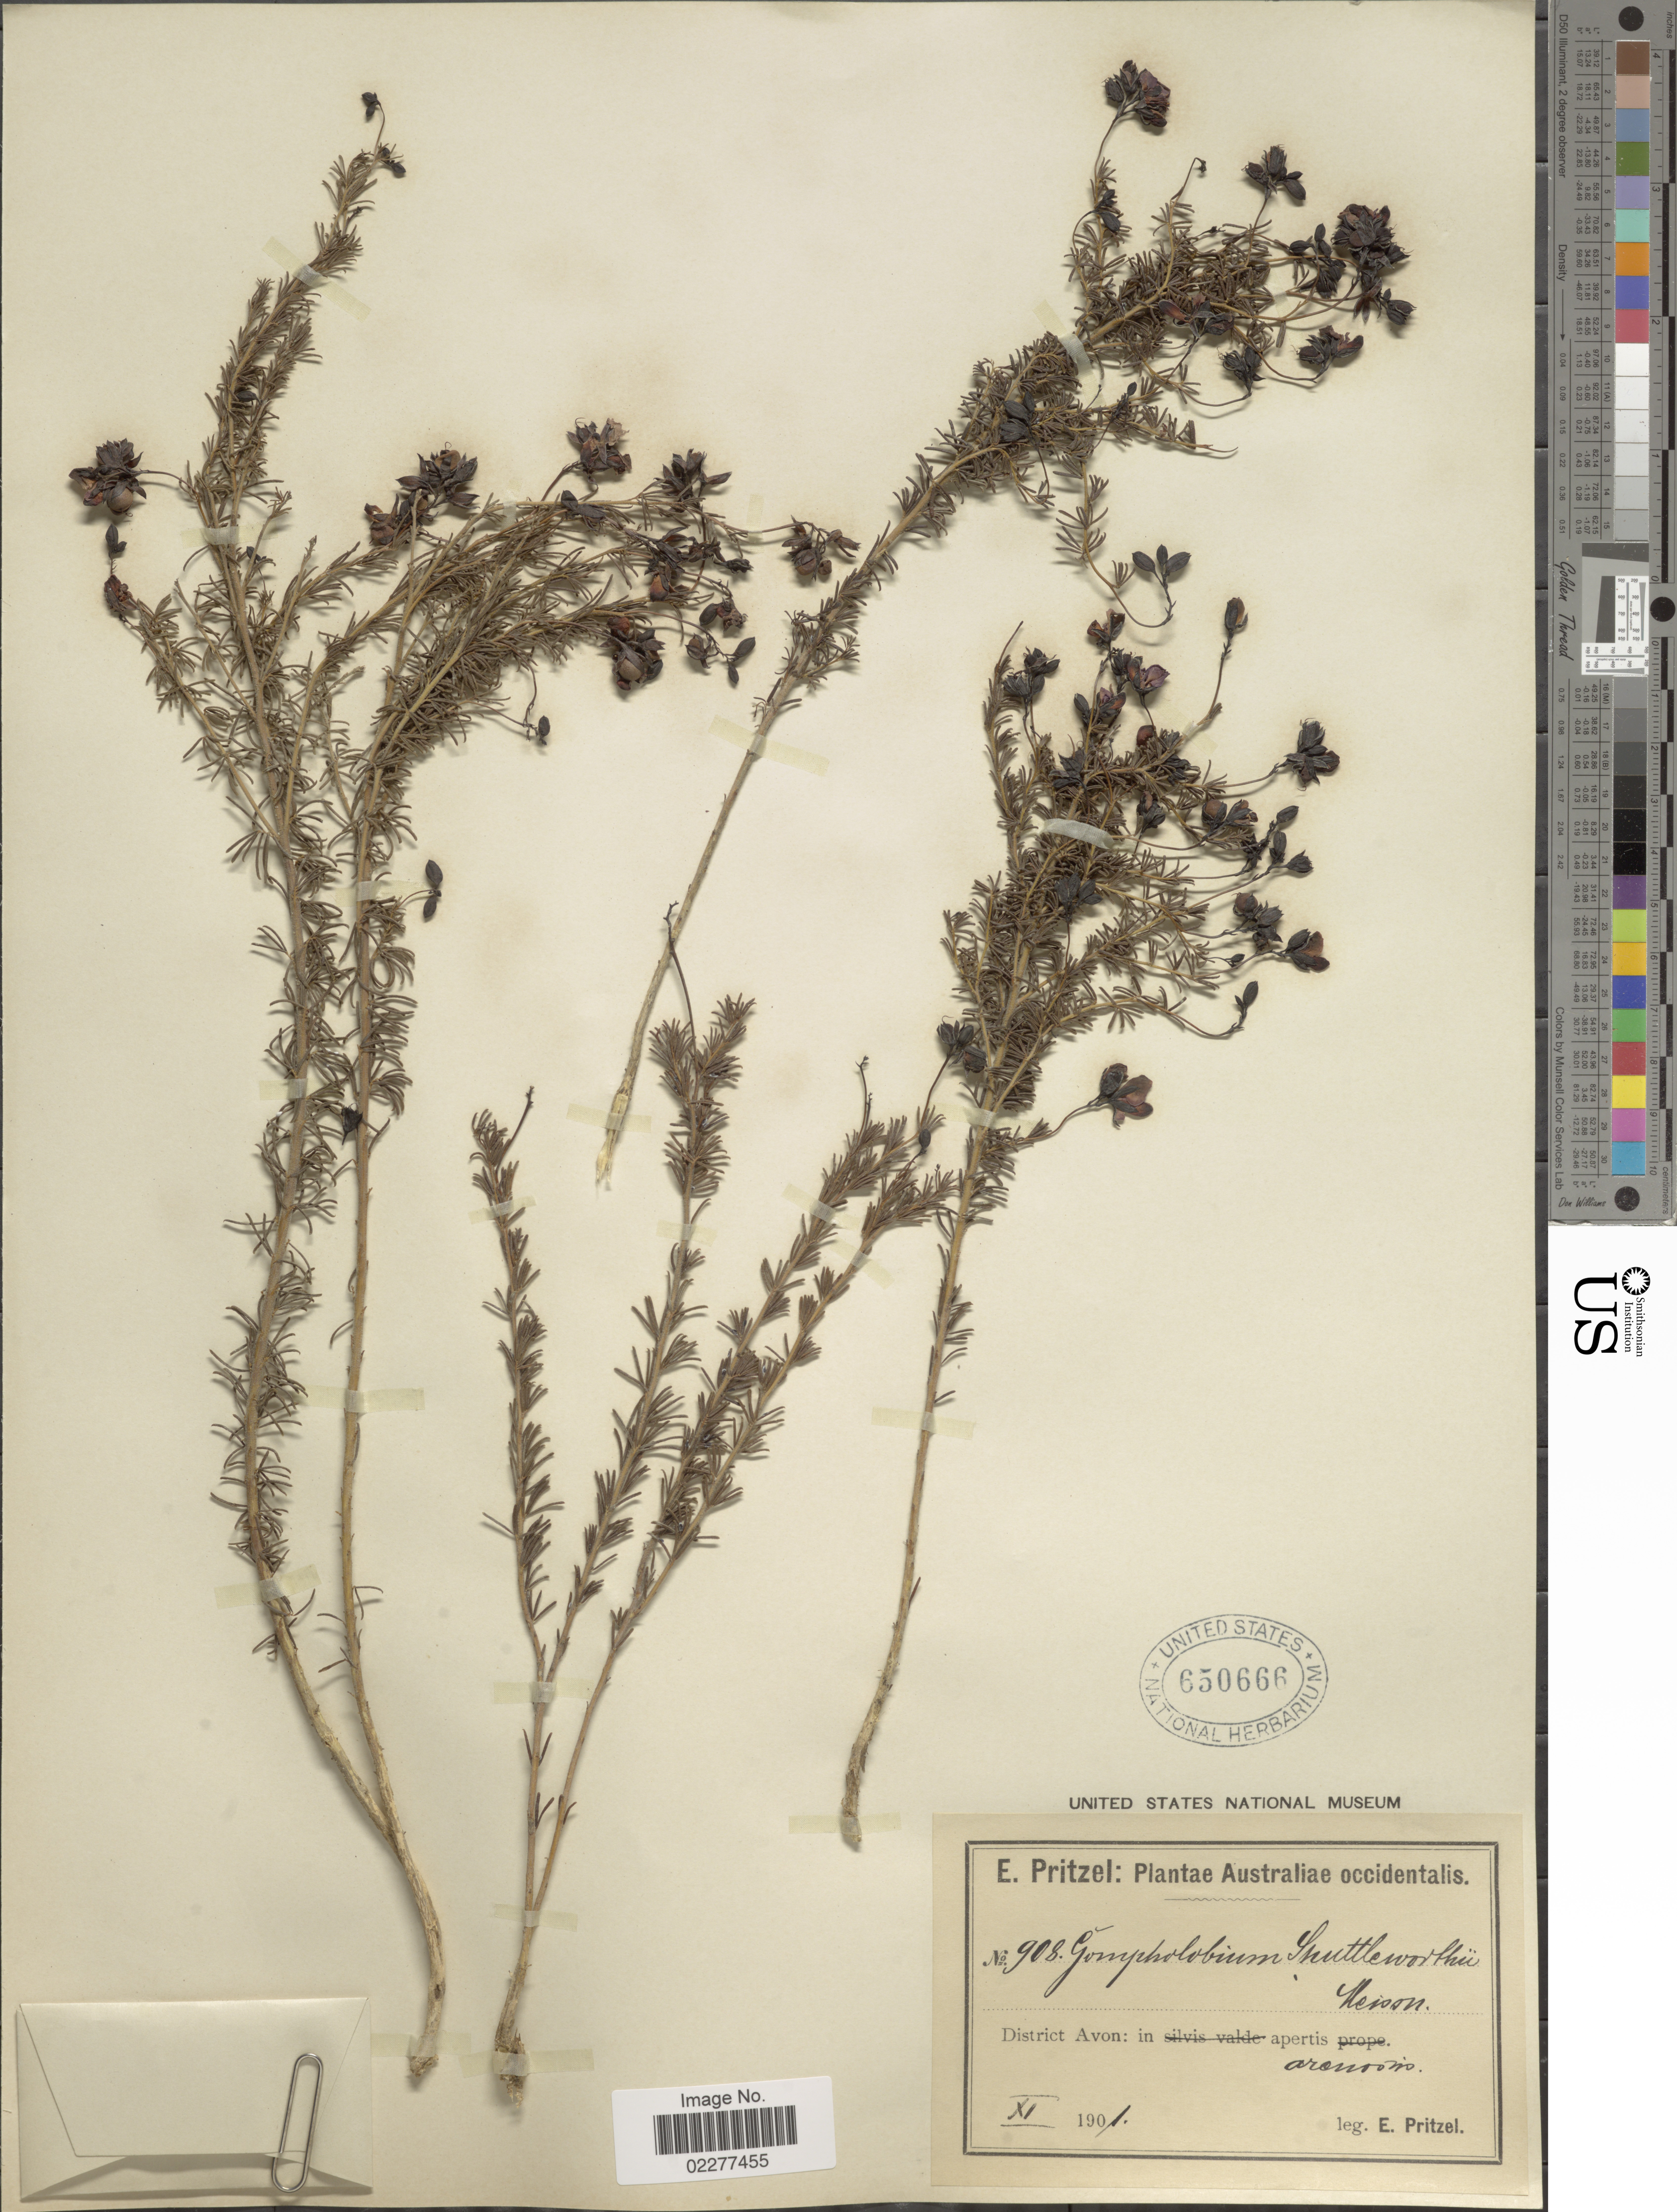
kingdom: Plantae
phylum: Tracheophyta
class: Magnoliopsida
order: Fabales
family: Fabaceae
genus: Gompholobium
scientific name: Gompholobium shuttleworthii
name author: Meisn.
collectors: E. G. Pritzel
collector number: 908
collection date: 1901-11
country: Australia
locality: Australiae occidentalis, District Avon: in apertis aronosis.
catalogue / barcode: US 650666